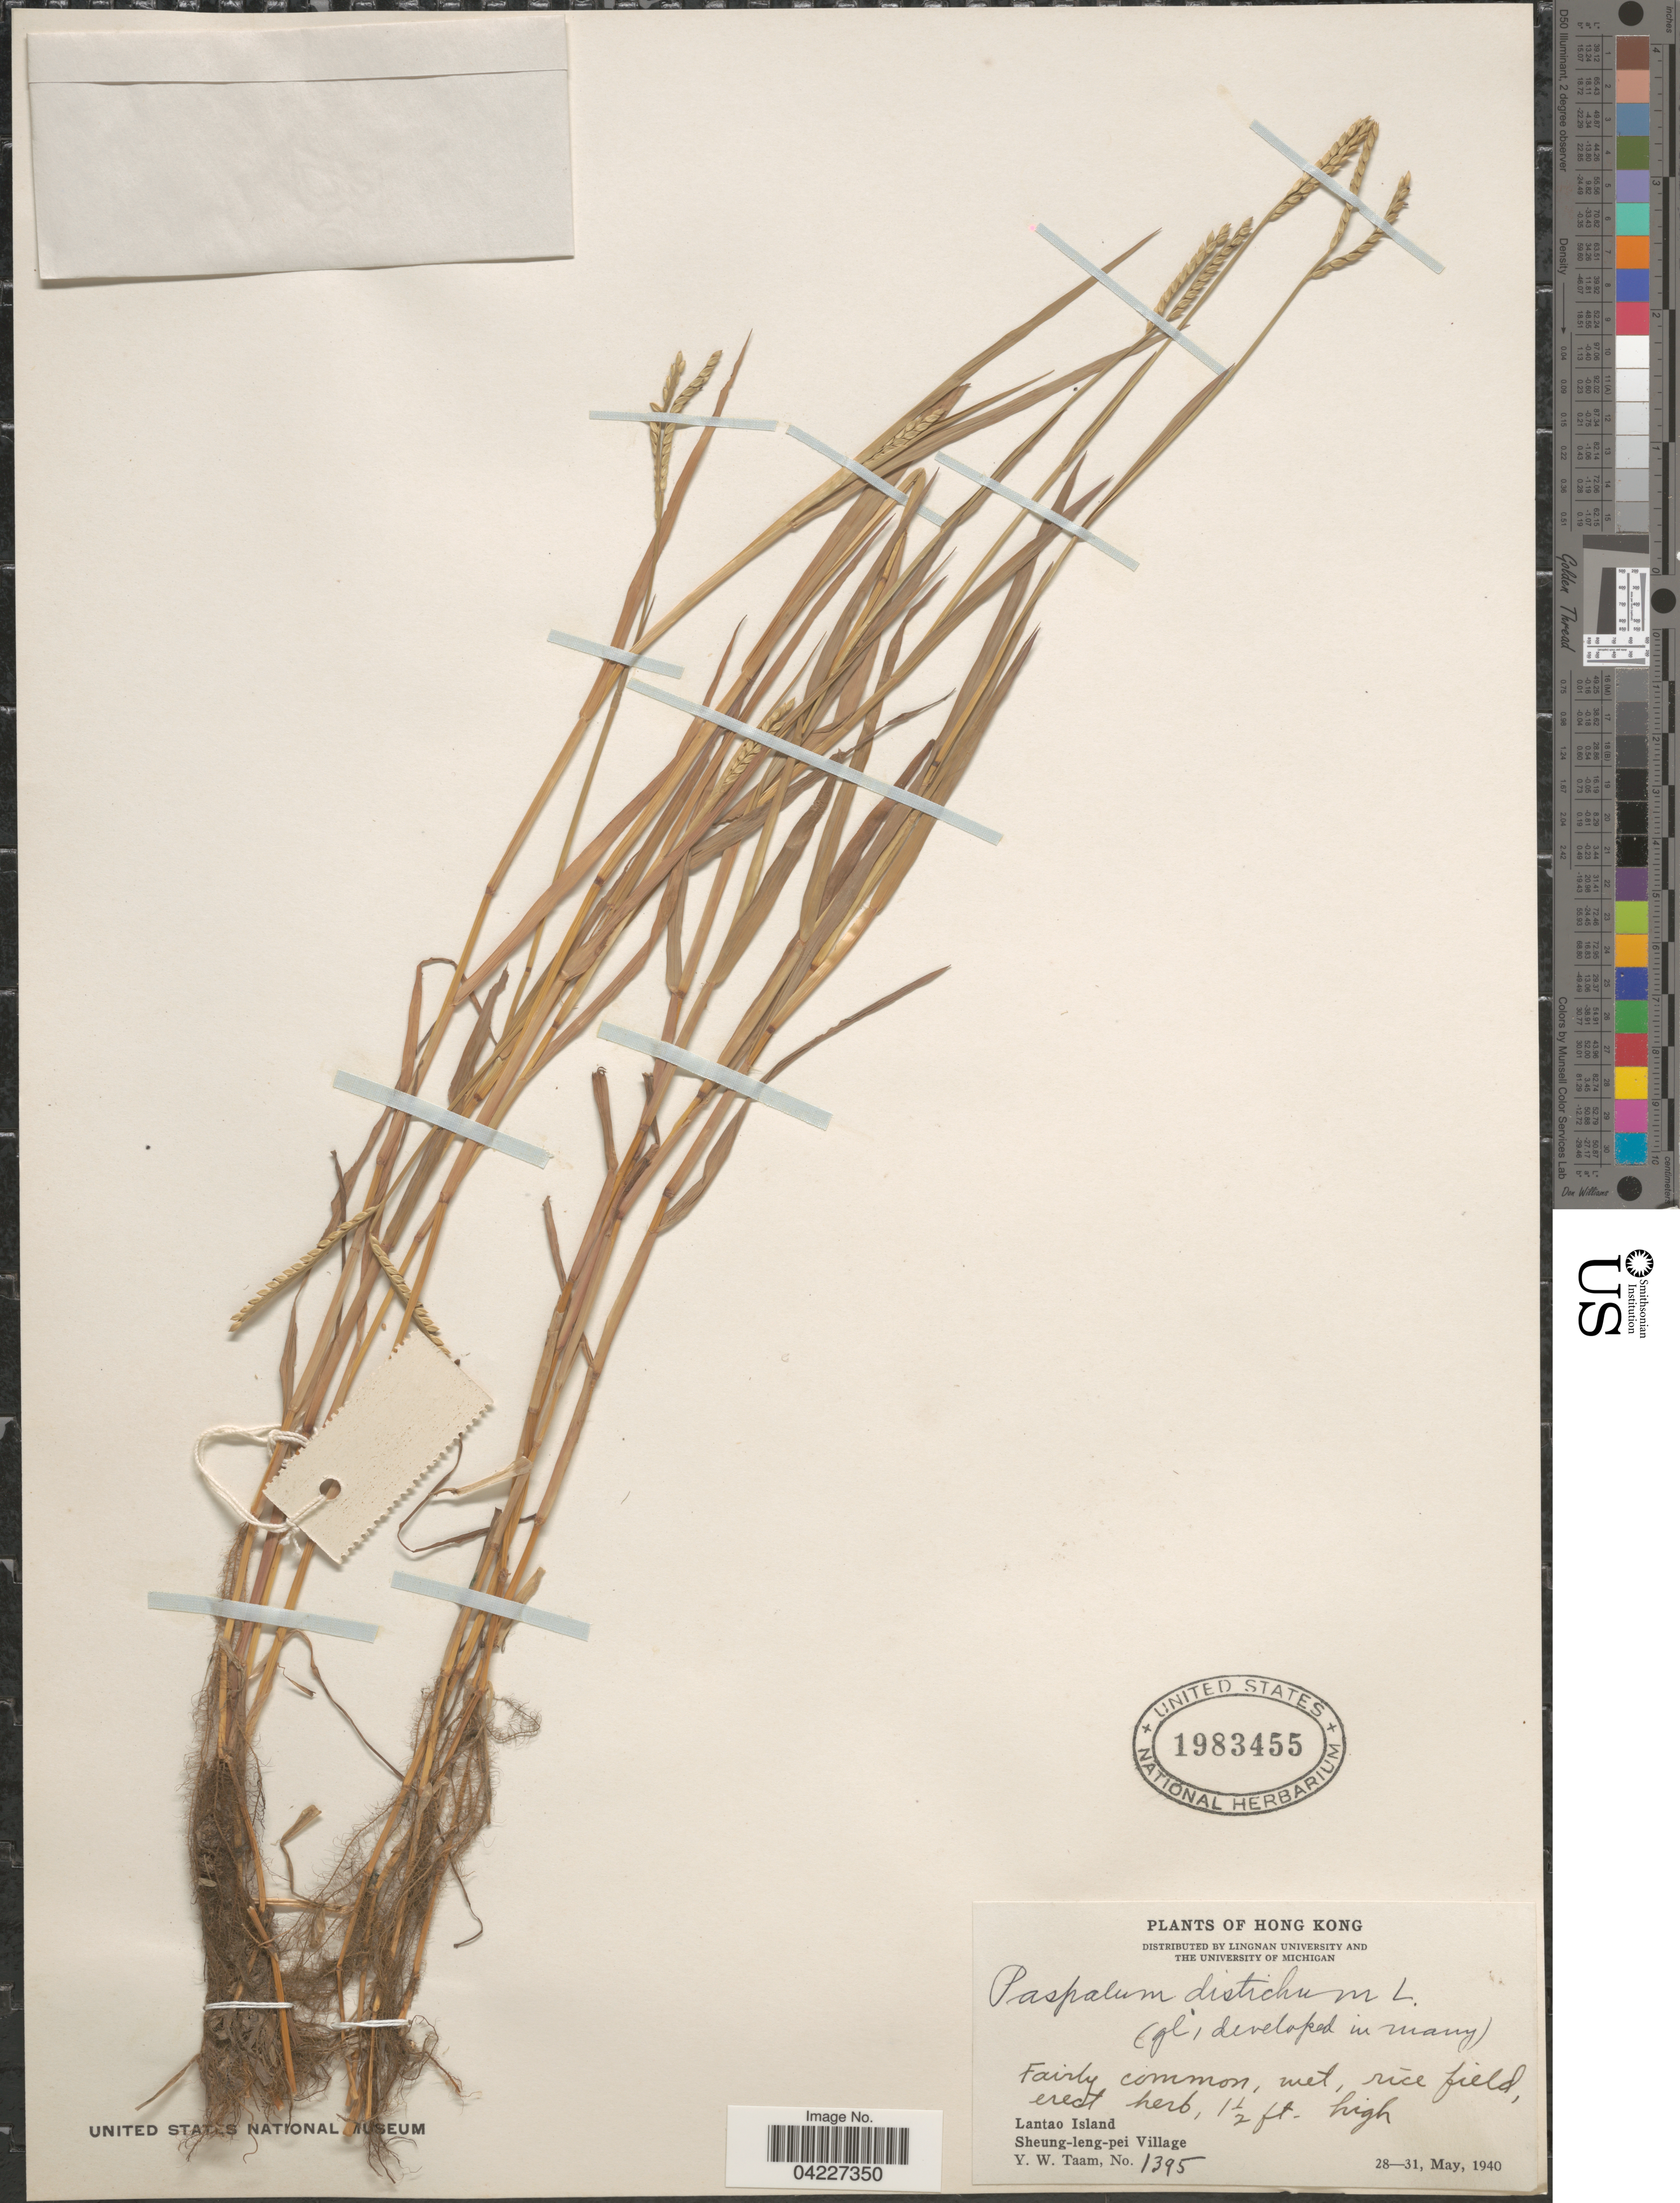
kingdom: Plantae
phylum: Tracheophyta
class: Liliopsida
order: Poales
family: Poaceae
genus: Paspalum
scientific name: Paspalum paspalodes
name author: (Michx.) Scribn.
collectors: Y. W. Taam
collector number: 1395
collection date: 1940-05-28/1940-05-31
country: China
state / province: Hong Kong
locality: Lantao Island. Sheung-leng-pei Village.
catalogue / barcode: US 1983445